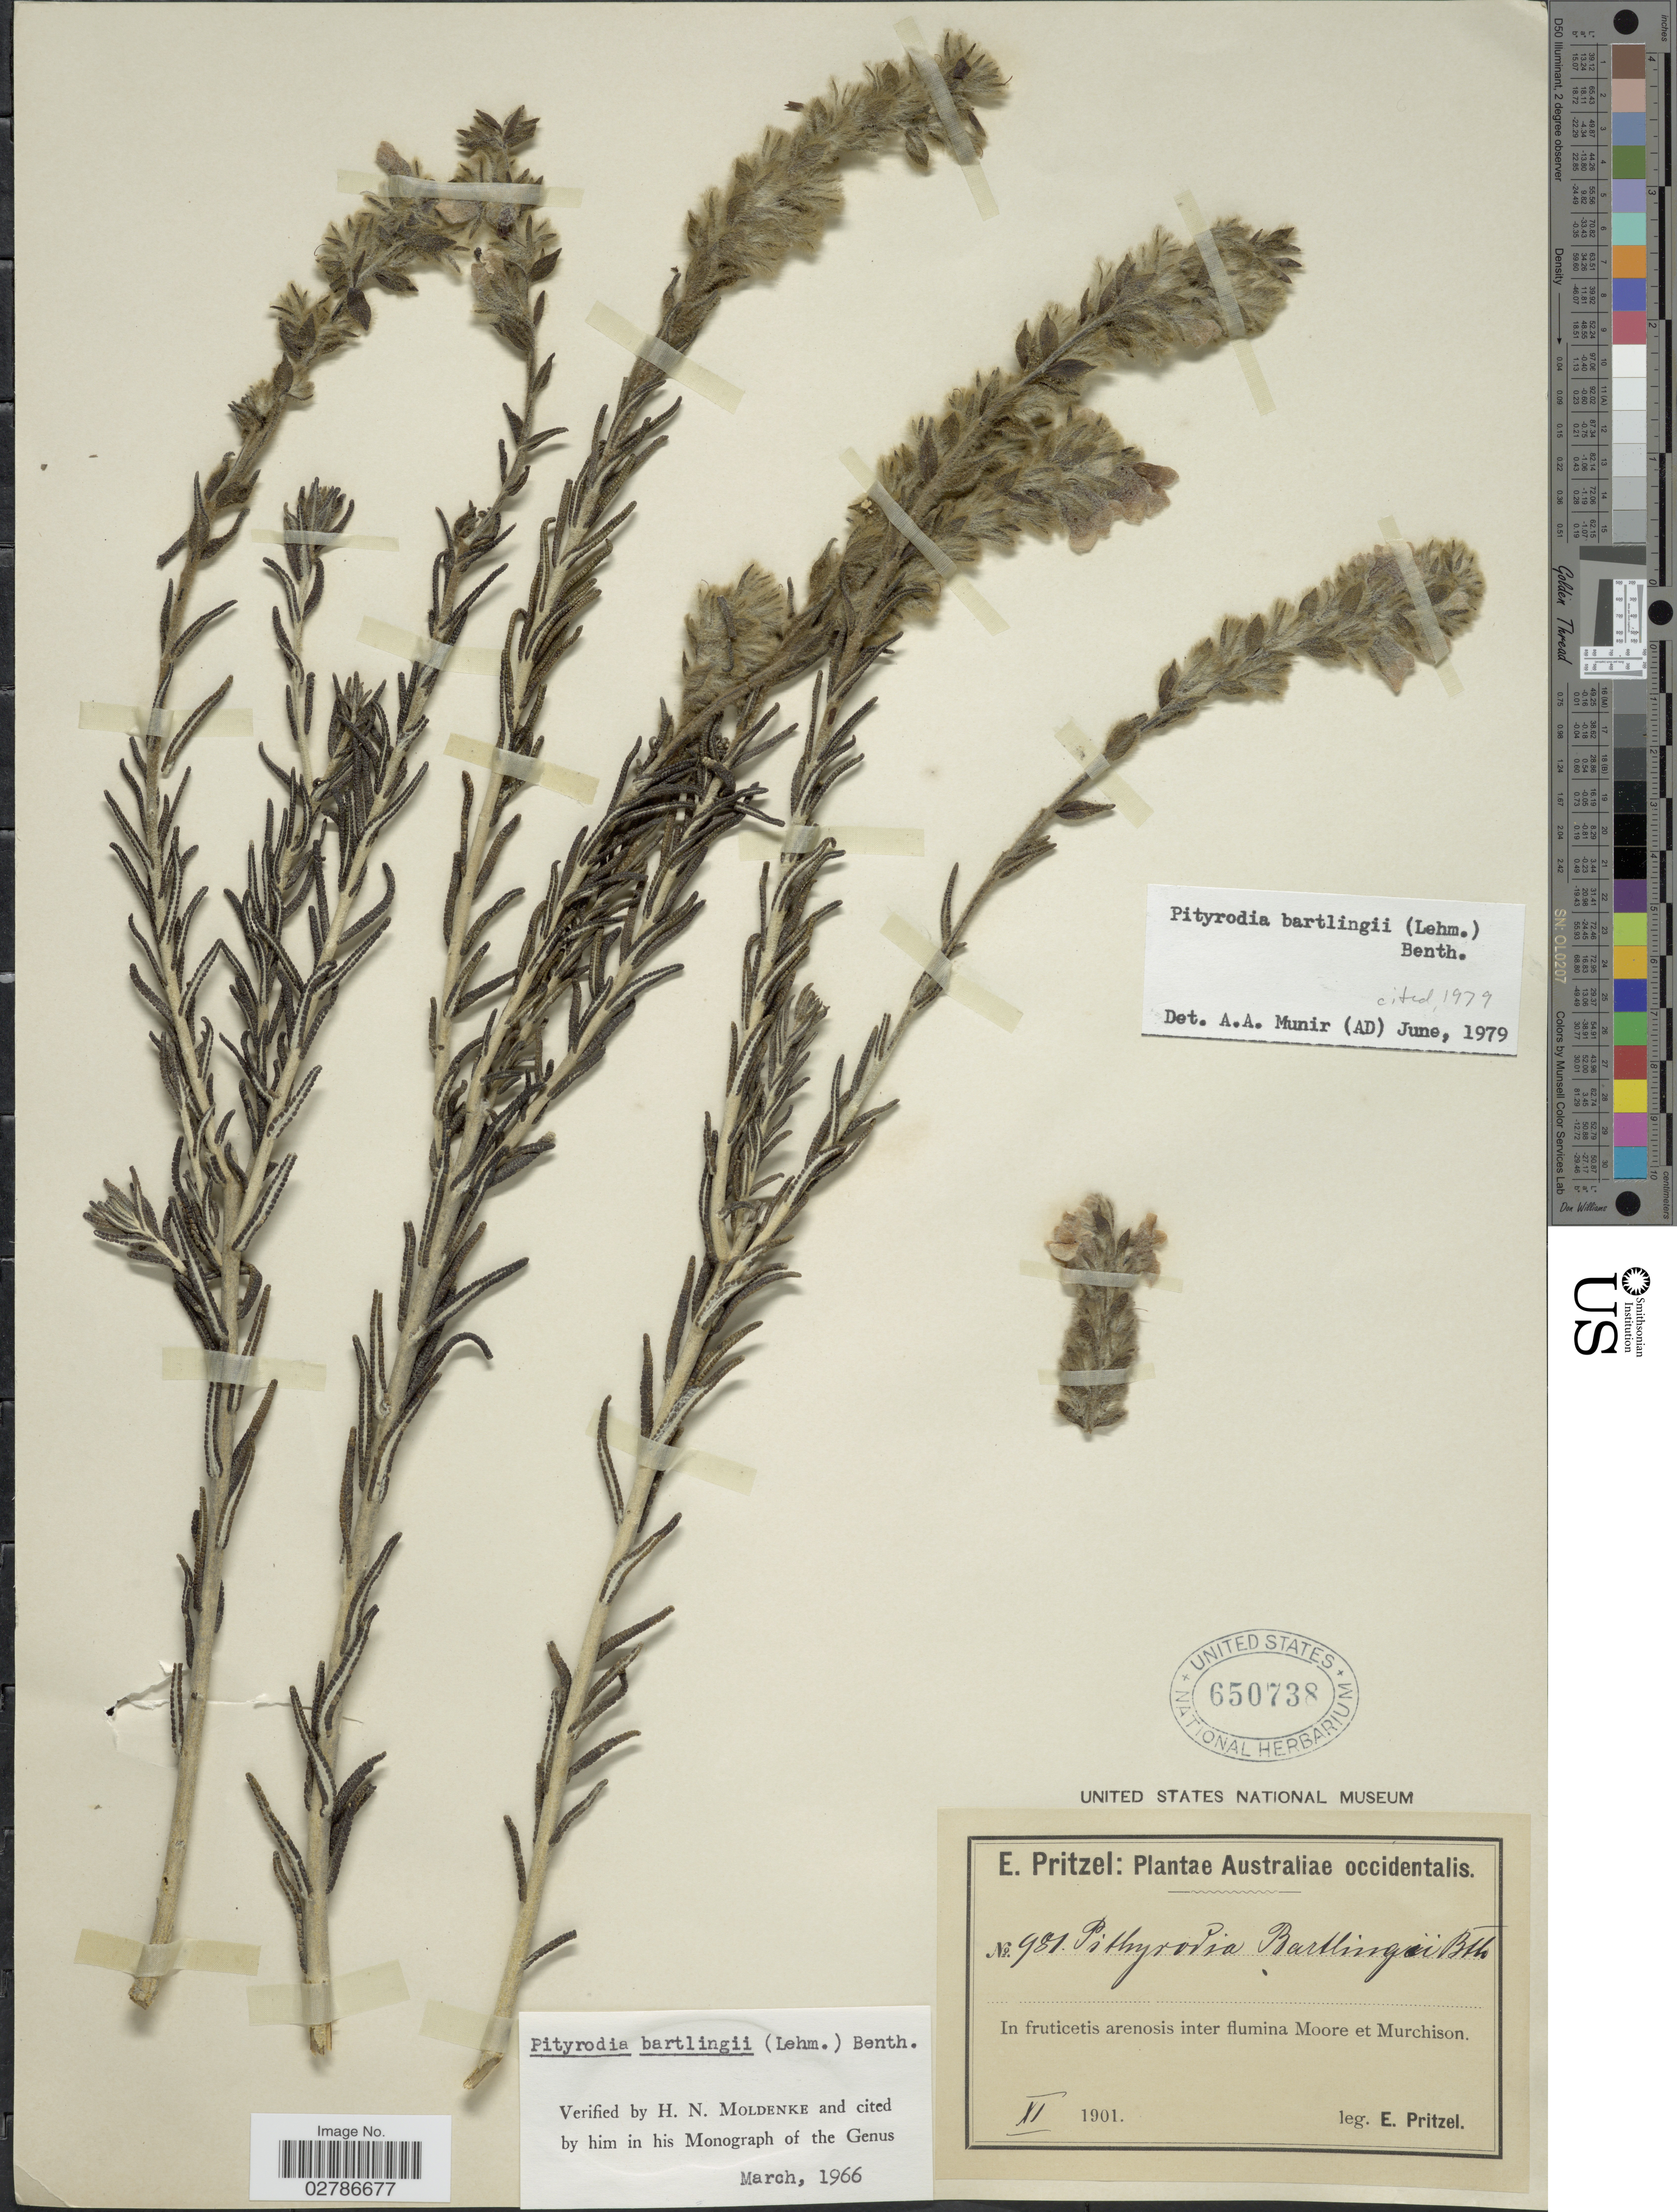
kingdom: Plantae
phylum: Tracheophyta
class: Magnoliopsida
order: Lamiales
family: Lamiaceae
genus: Pityrodia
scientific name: Pityrodia bartlingii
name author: (Lehm.) Benth.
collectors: E. G. Pritzel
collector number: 981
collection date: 1901-11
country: Australia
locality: Australiae occidentalis. In fructicetis arenosis inter flumina Moore et Murchison.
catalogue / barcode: US 650738